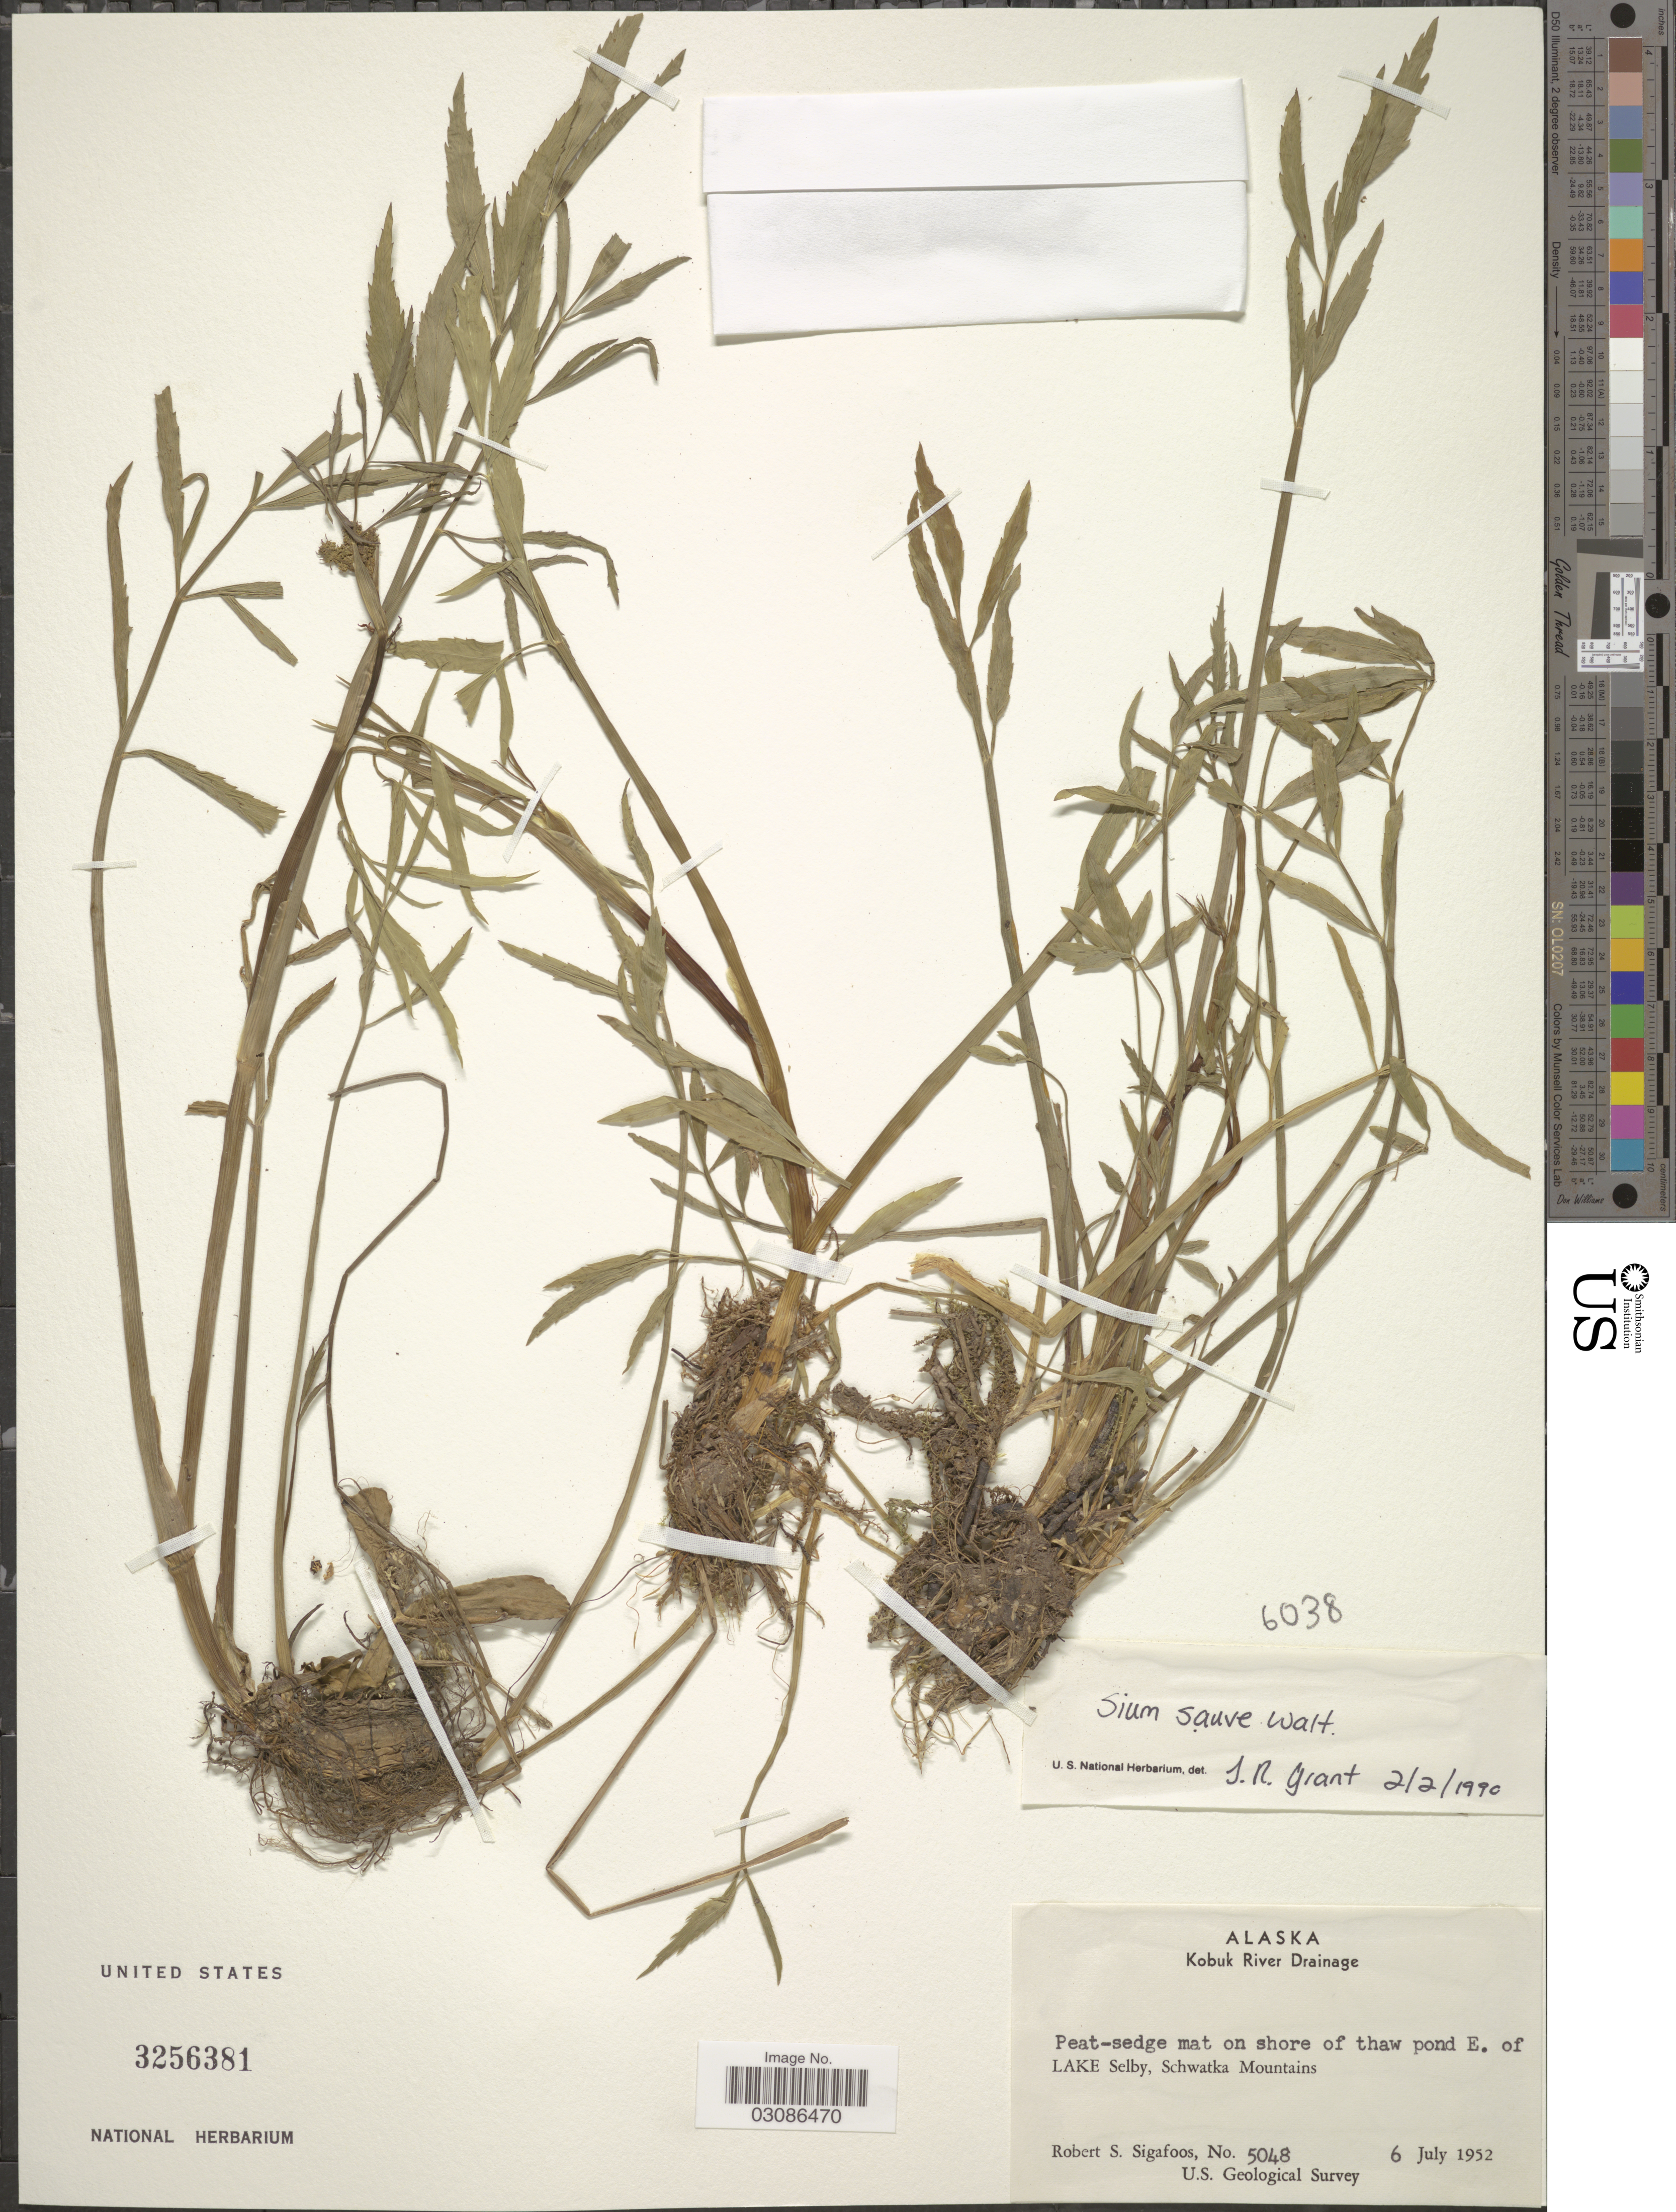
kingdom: Plantae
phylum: Tracheophyta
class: Magnoliopsida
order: Apiales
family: Apiaceae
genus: Sium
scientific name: Sium suave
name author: Walter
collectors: R. Sigafoos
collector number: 5048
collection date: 1952-07-06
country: United States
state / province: Alaska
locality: Kobuk River Drainage, peat-sedge mat on shore of thaw pond E. of Lake Selby, Schwatka Mountains.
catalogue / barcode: US 3256381